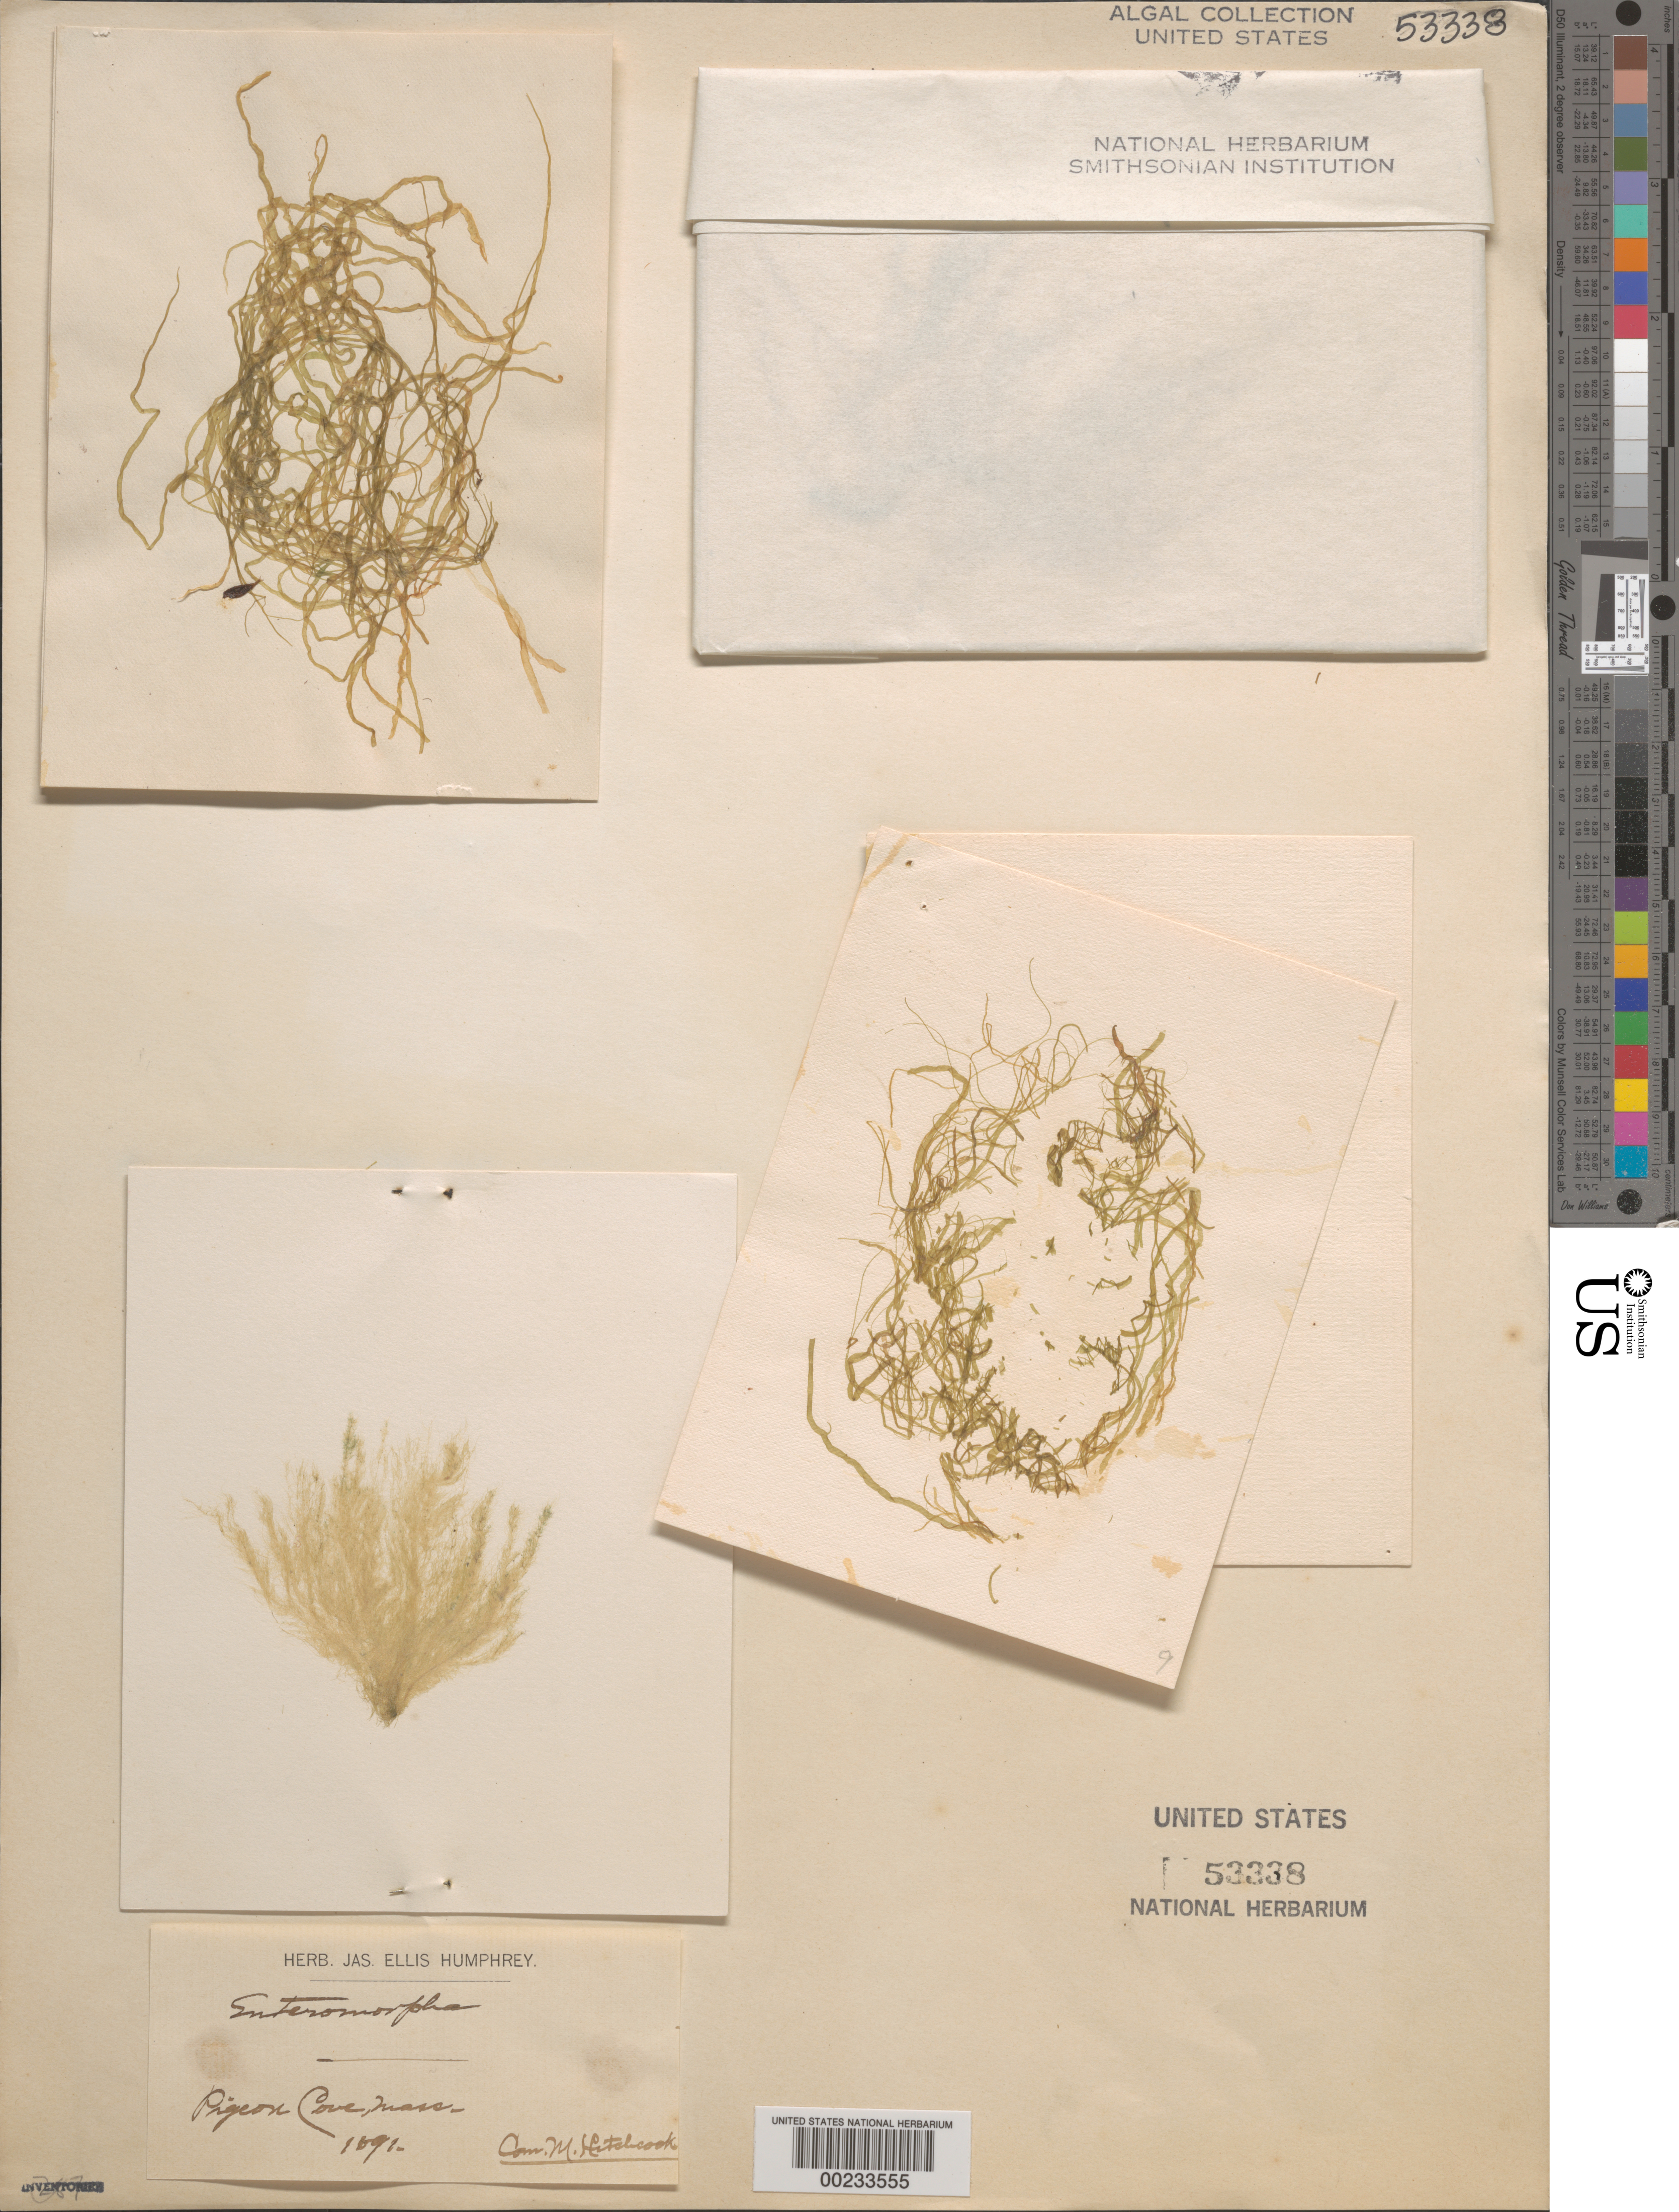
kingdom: Plantae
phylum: Chlorophyta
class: Ulvophyceae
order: Ulvales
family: Ulvaceae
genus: Ulva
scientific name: Ulva sp.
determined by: Algae name updating Project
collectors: M. Hitchcock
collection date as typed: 1891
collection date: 1891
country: United States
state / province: Massachusetts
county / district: Essex County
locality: Pigeon Cove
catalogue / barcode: US 53338